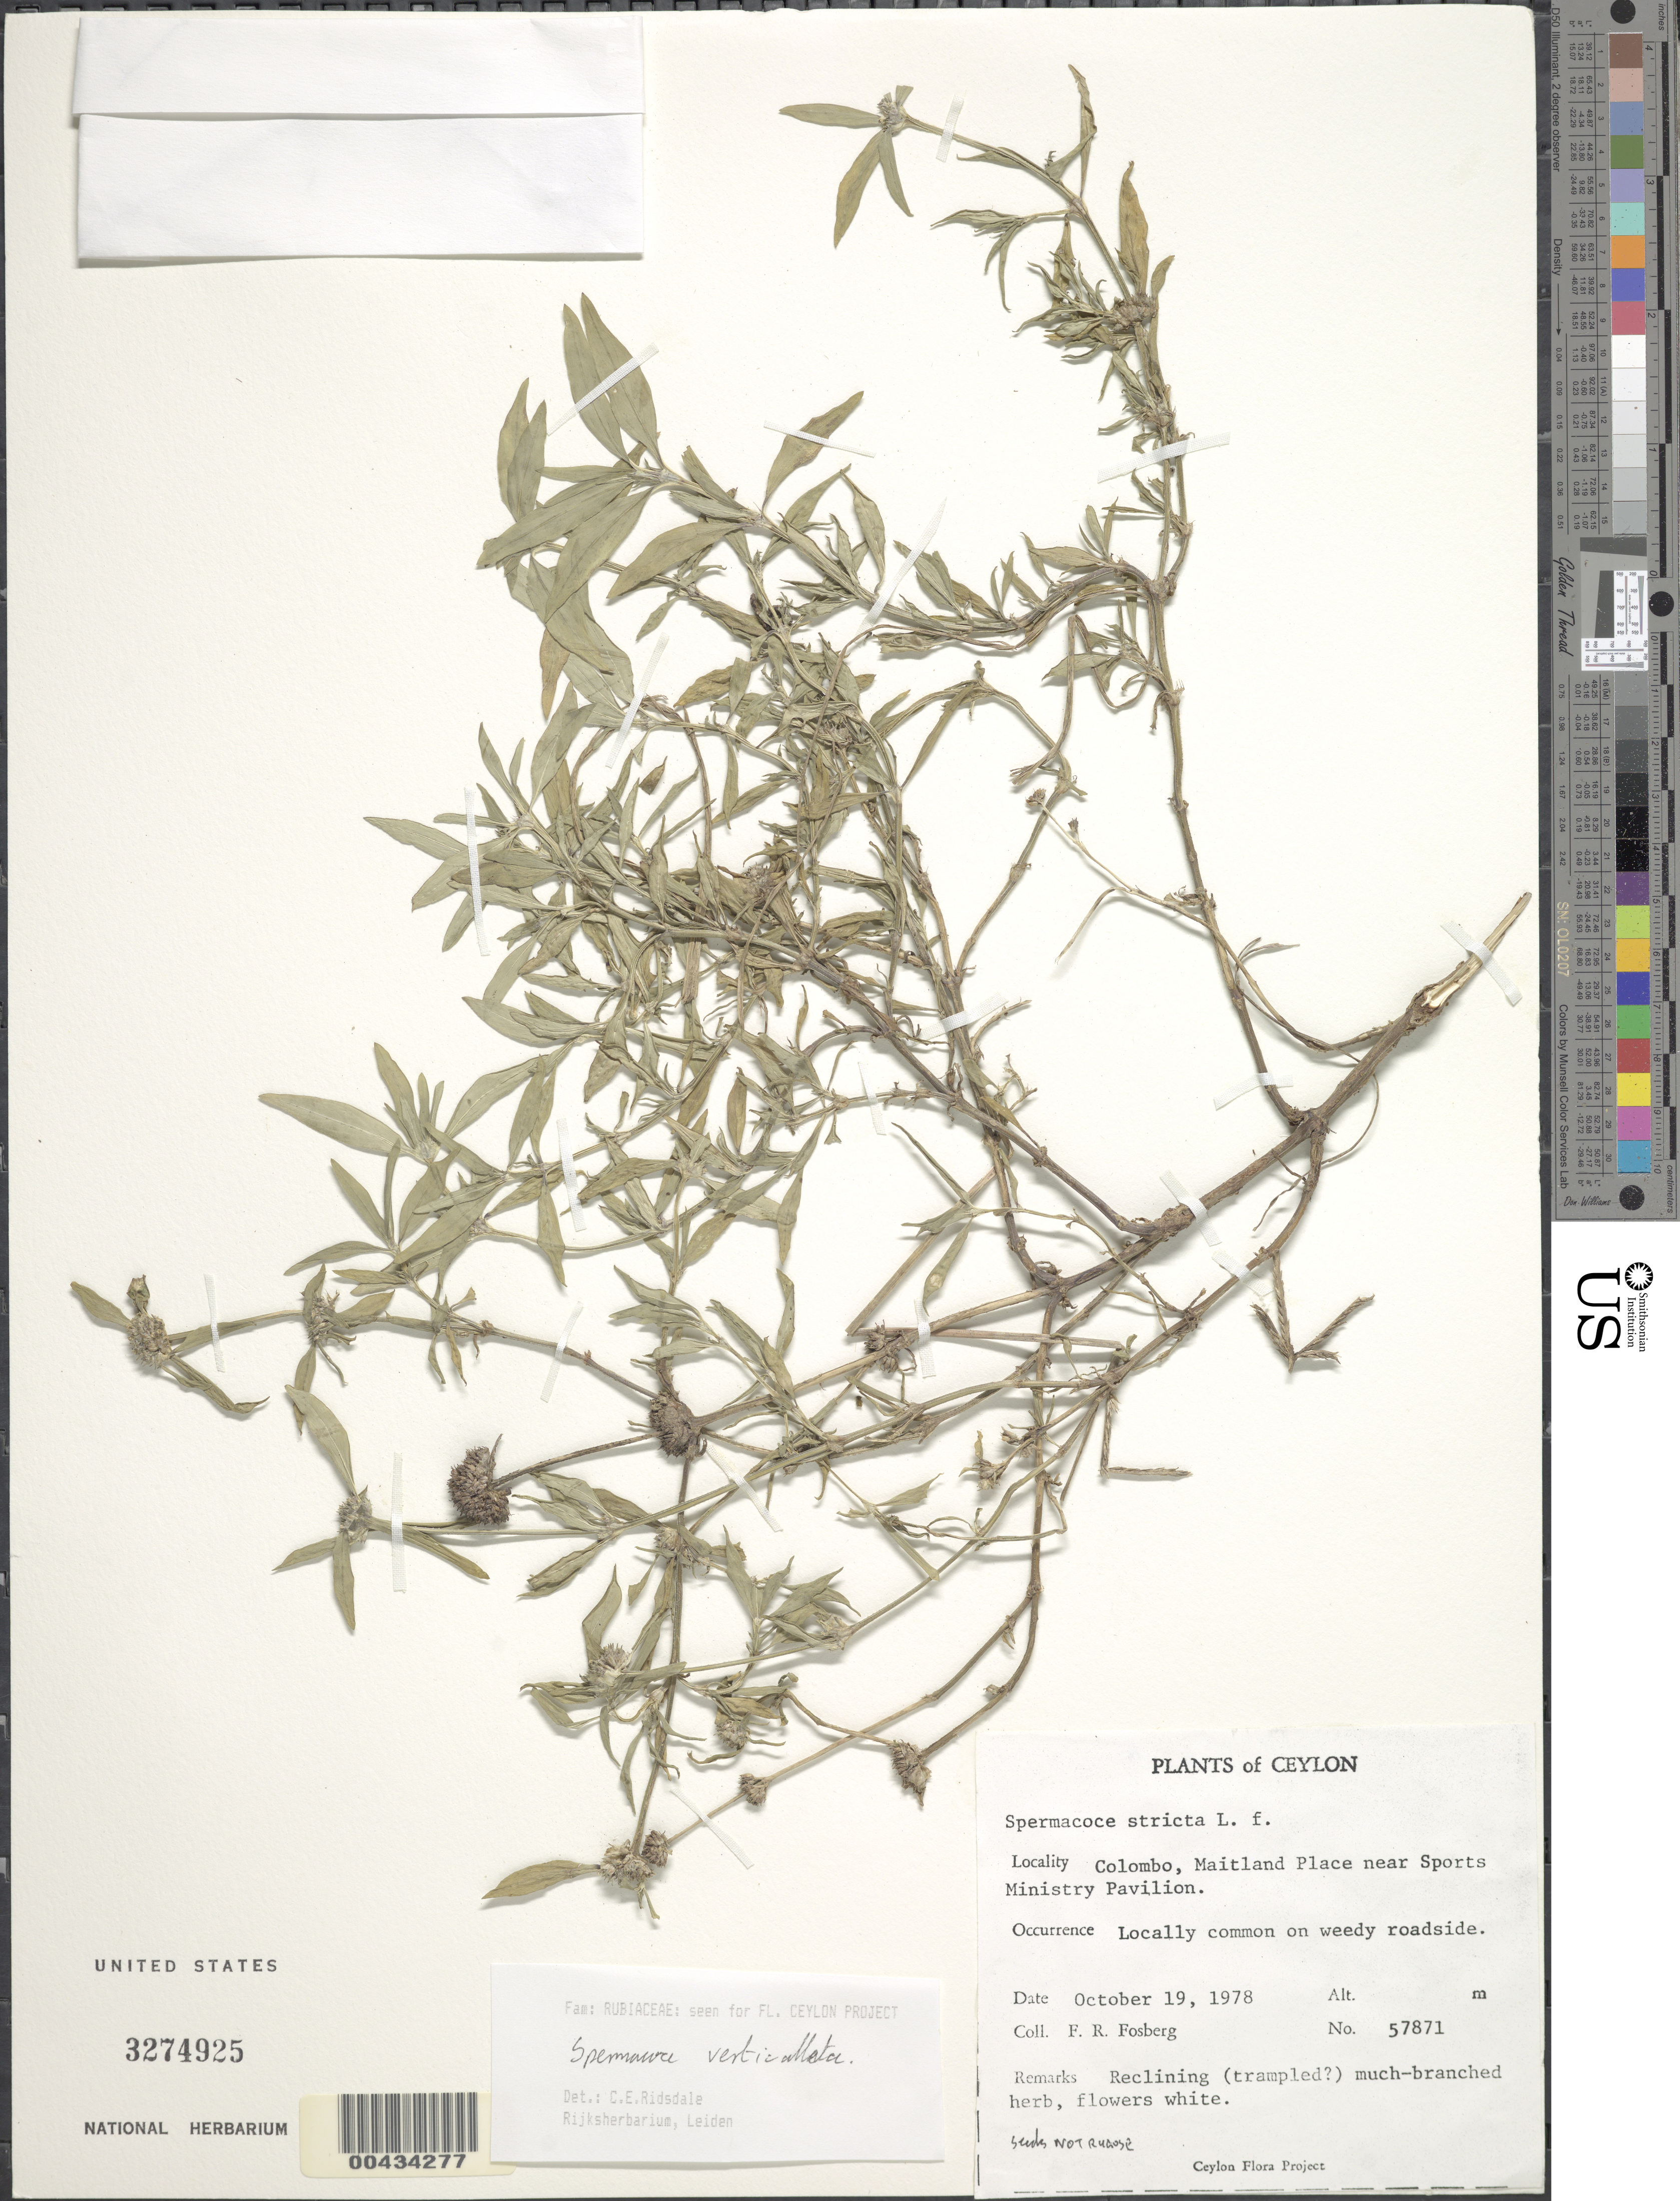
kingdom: Plantae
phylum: Tracheophyta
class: Magnoliopsida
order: Gentianales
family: Rubiaceae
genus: Spermacoce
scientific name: Spermacoce verticillata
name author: L.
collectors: F. R. Fosberg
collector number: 57871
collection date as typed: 19 Oct 1978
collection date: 1978-10-19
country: Sri Lanka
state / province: Western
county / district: Colombo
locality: Colombo, Maitland Place near Sports Ministry Pavilion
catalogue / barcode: US 3274925